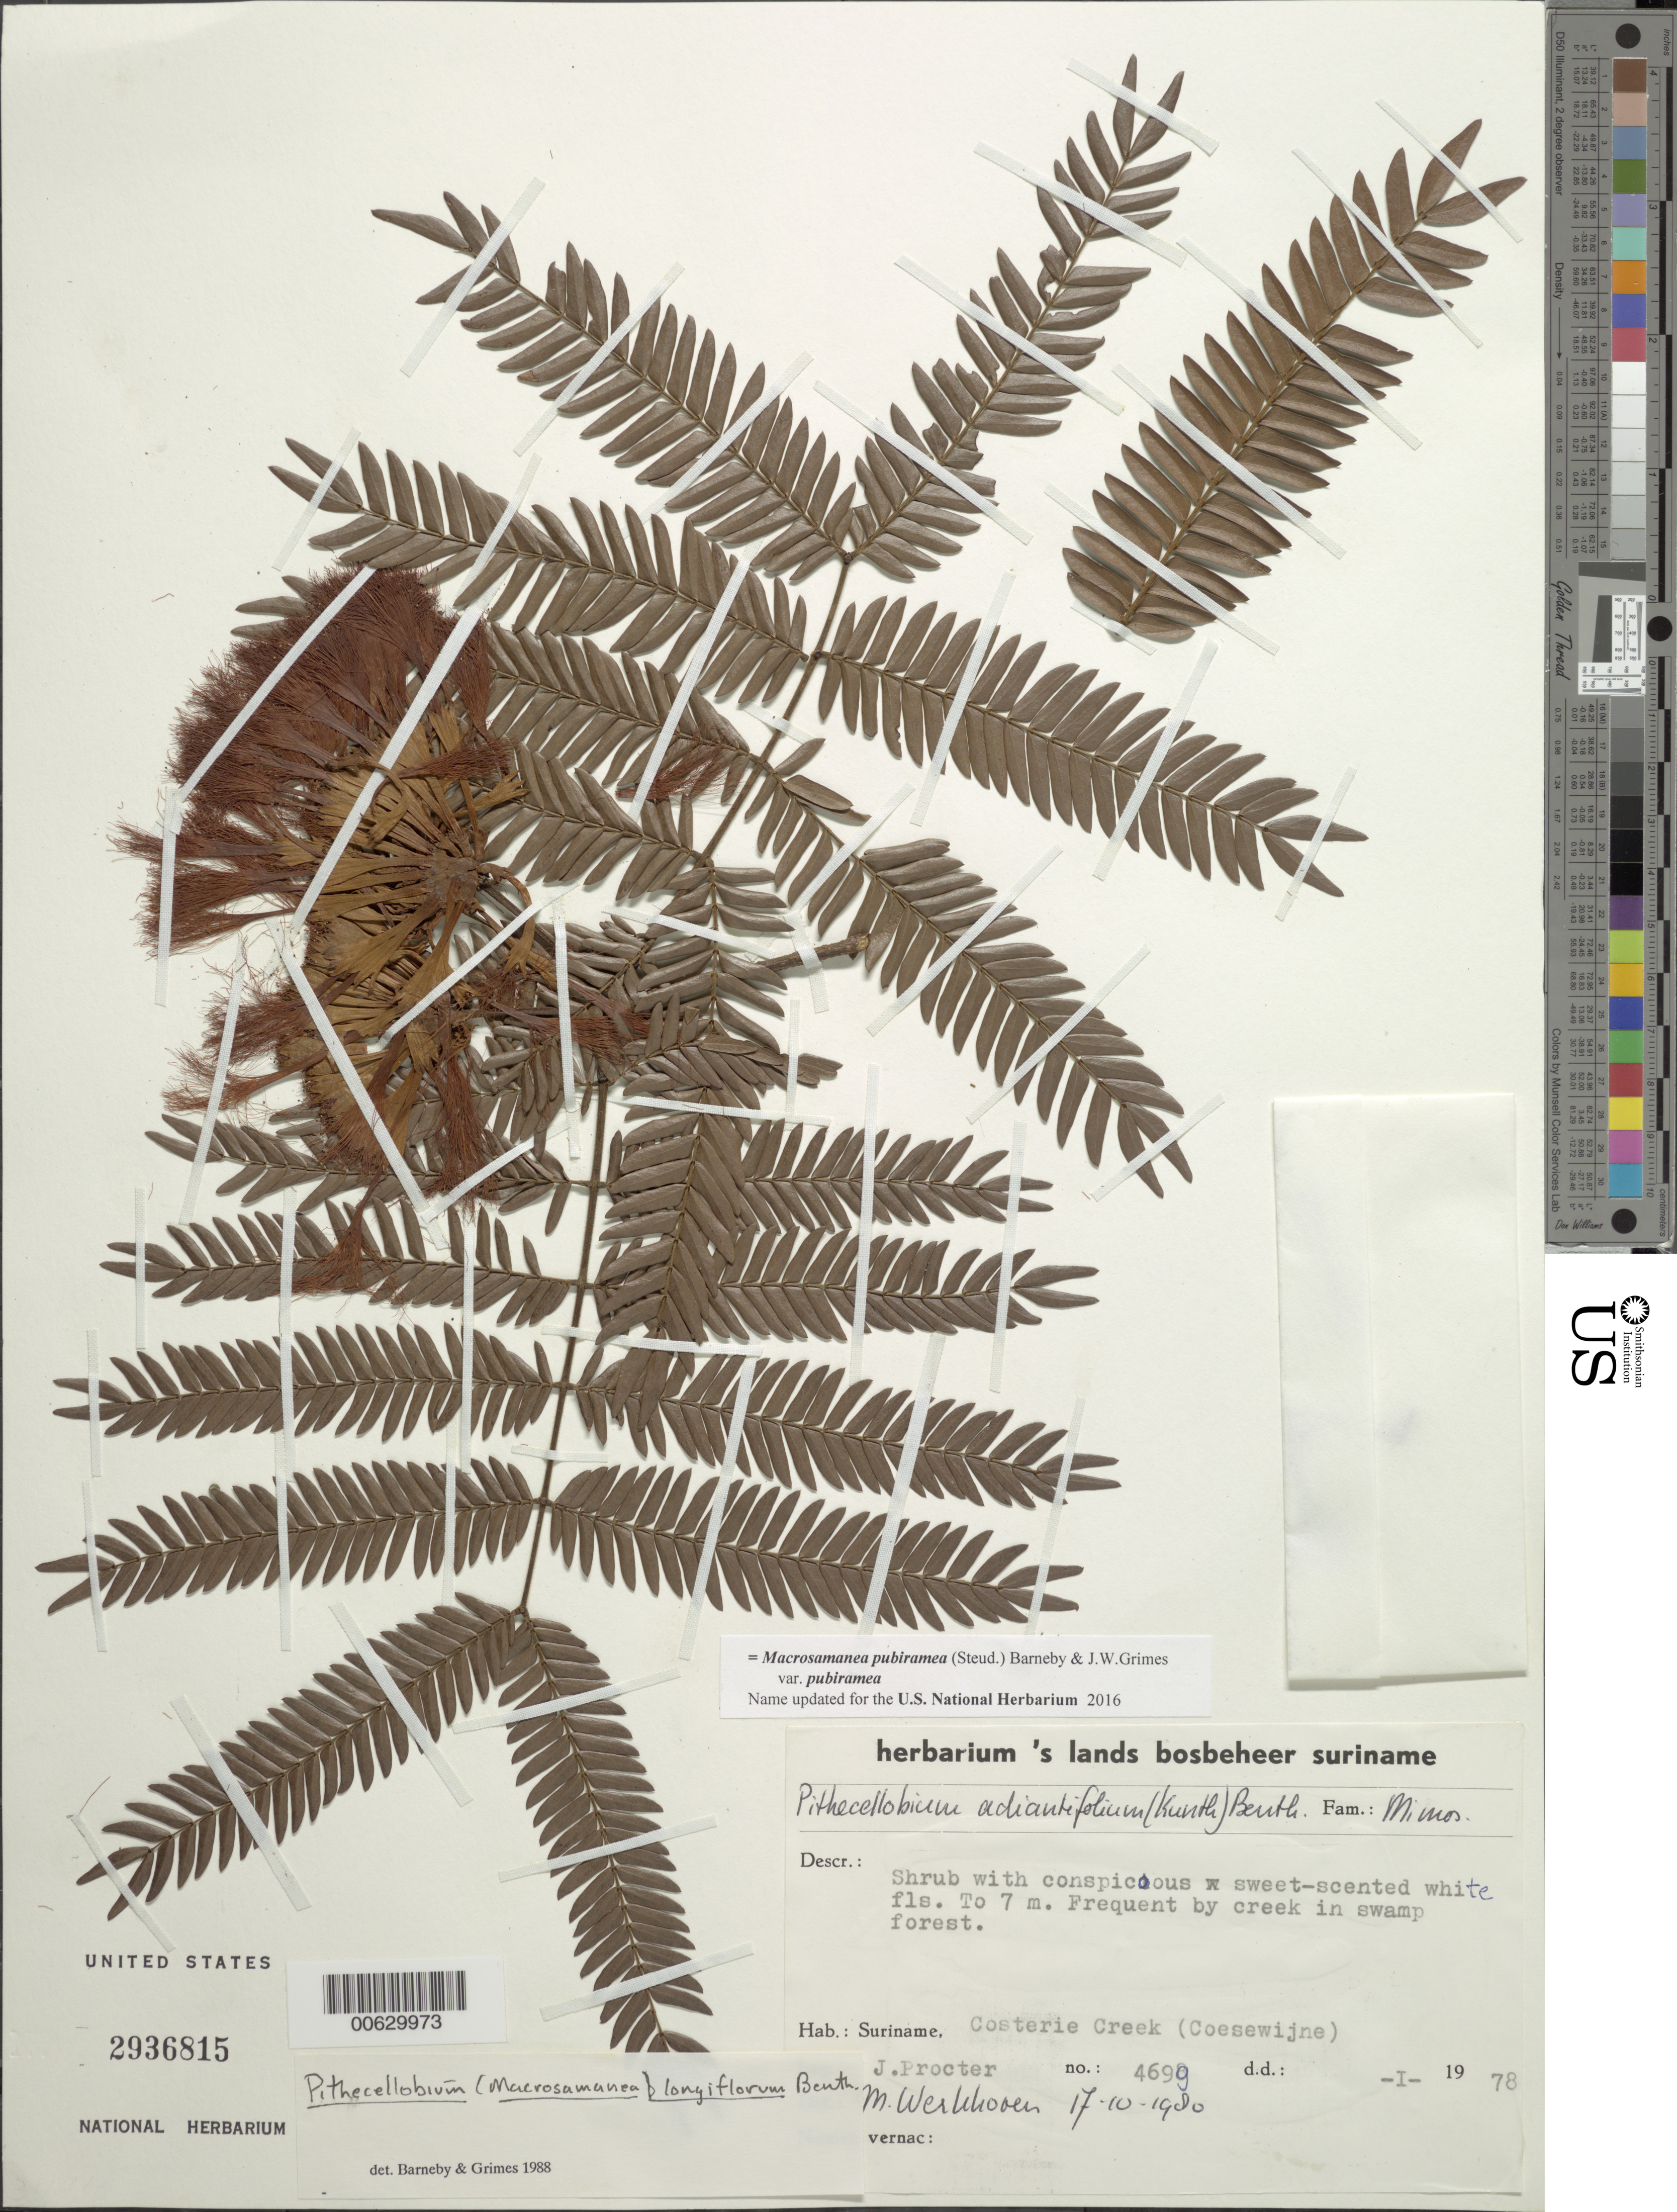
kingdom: Plantae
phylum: Tracheophyta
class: Magnoliopsida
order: Fabales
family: Fabaceae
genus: Macrosamanea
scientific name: Macrosamanea pubiramea var. pubiramea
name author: (Steud.) Barneby & J.W. Grimes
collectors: J. Procter et al.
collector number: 4699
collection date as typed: Jan-78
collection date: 1978-01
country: Suriname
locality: Costerie Creek (Coesewijne)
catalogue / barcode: US 2936815